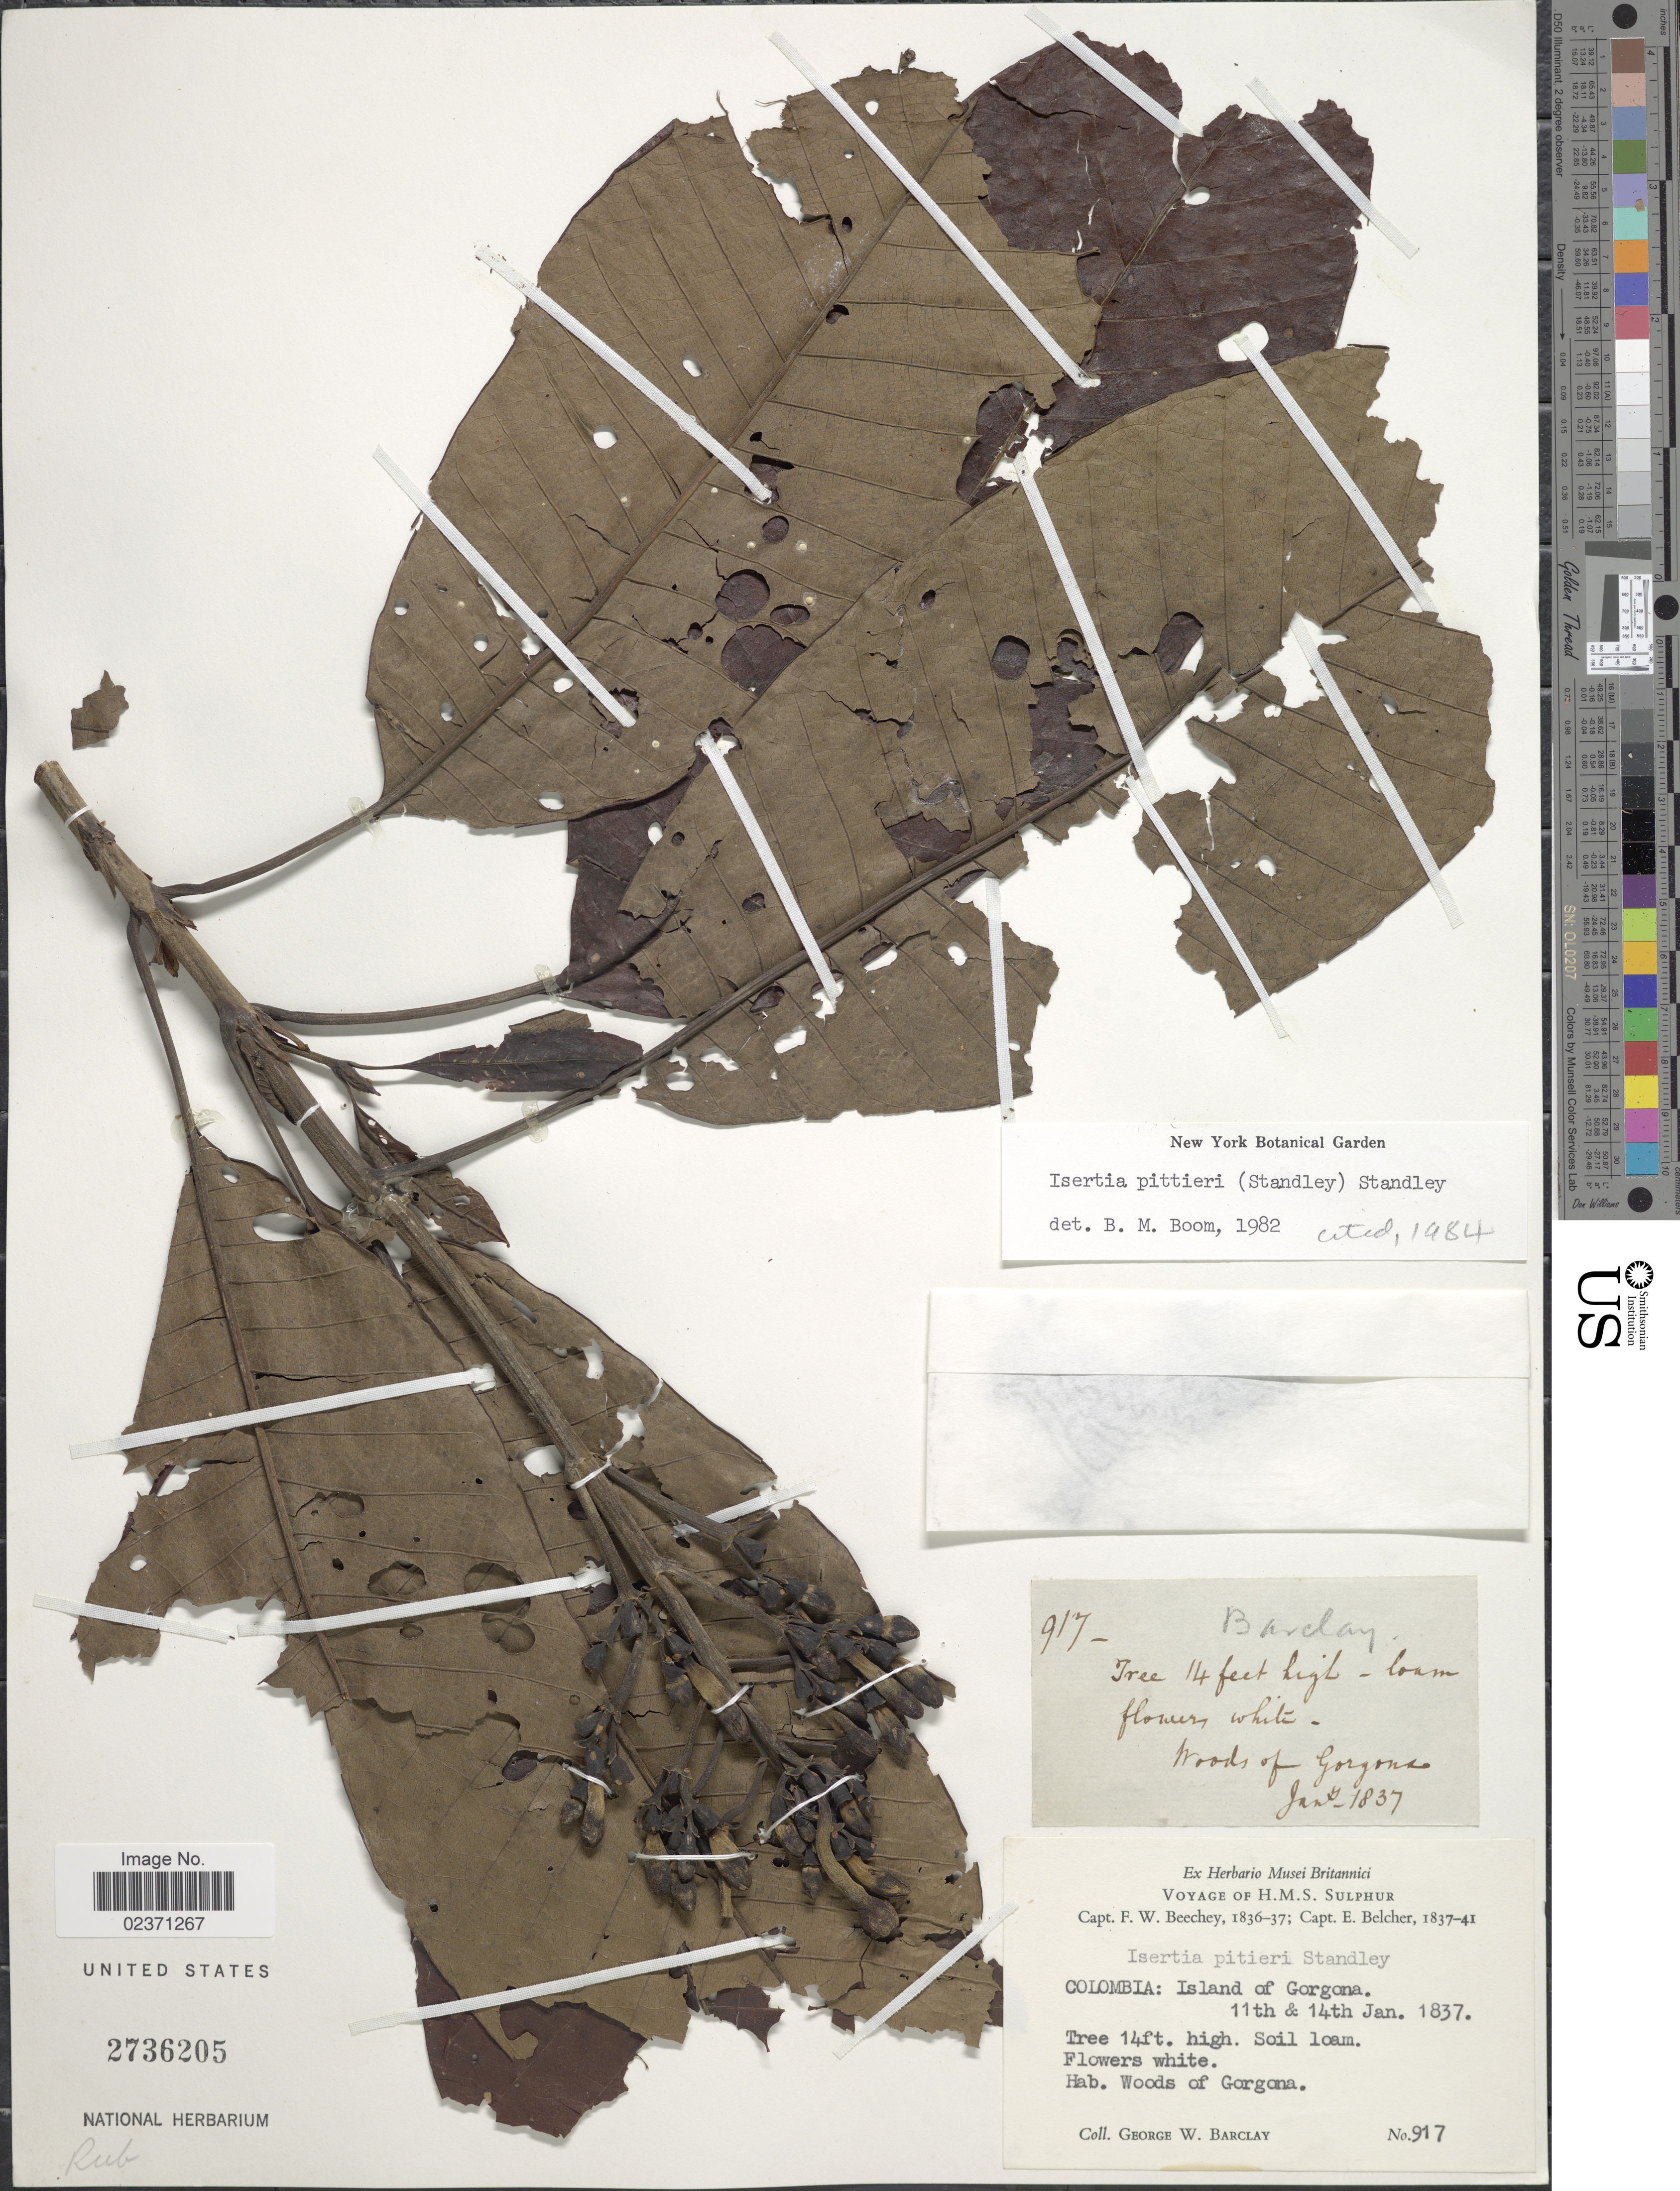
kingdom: Plantae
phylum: Tracheophyta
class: Magnoliopsida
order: Gentianales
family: Rubiaceae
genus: Isertia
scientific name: Isertia pittieri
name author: (Standl.) Standl.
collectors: G. W. Barclay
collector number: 917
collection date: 1837-01-11/1837-01-14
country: Colombia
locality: Island of Gorgona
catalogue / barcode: US 2736205